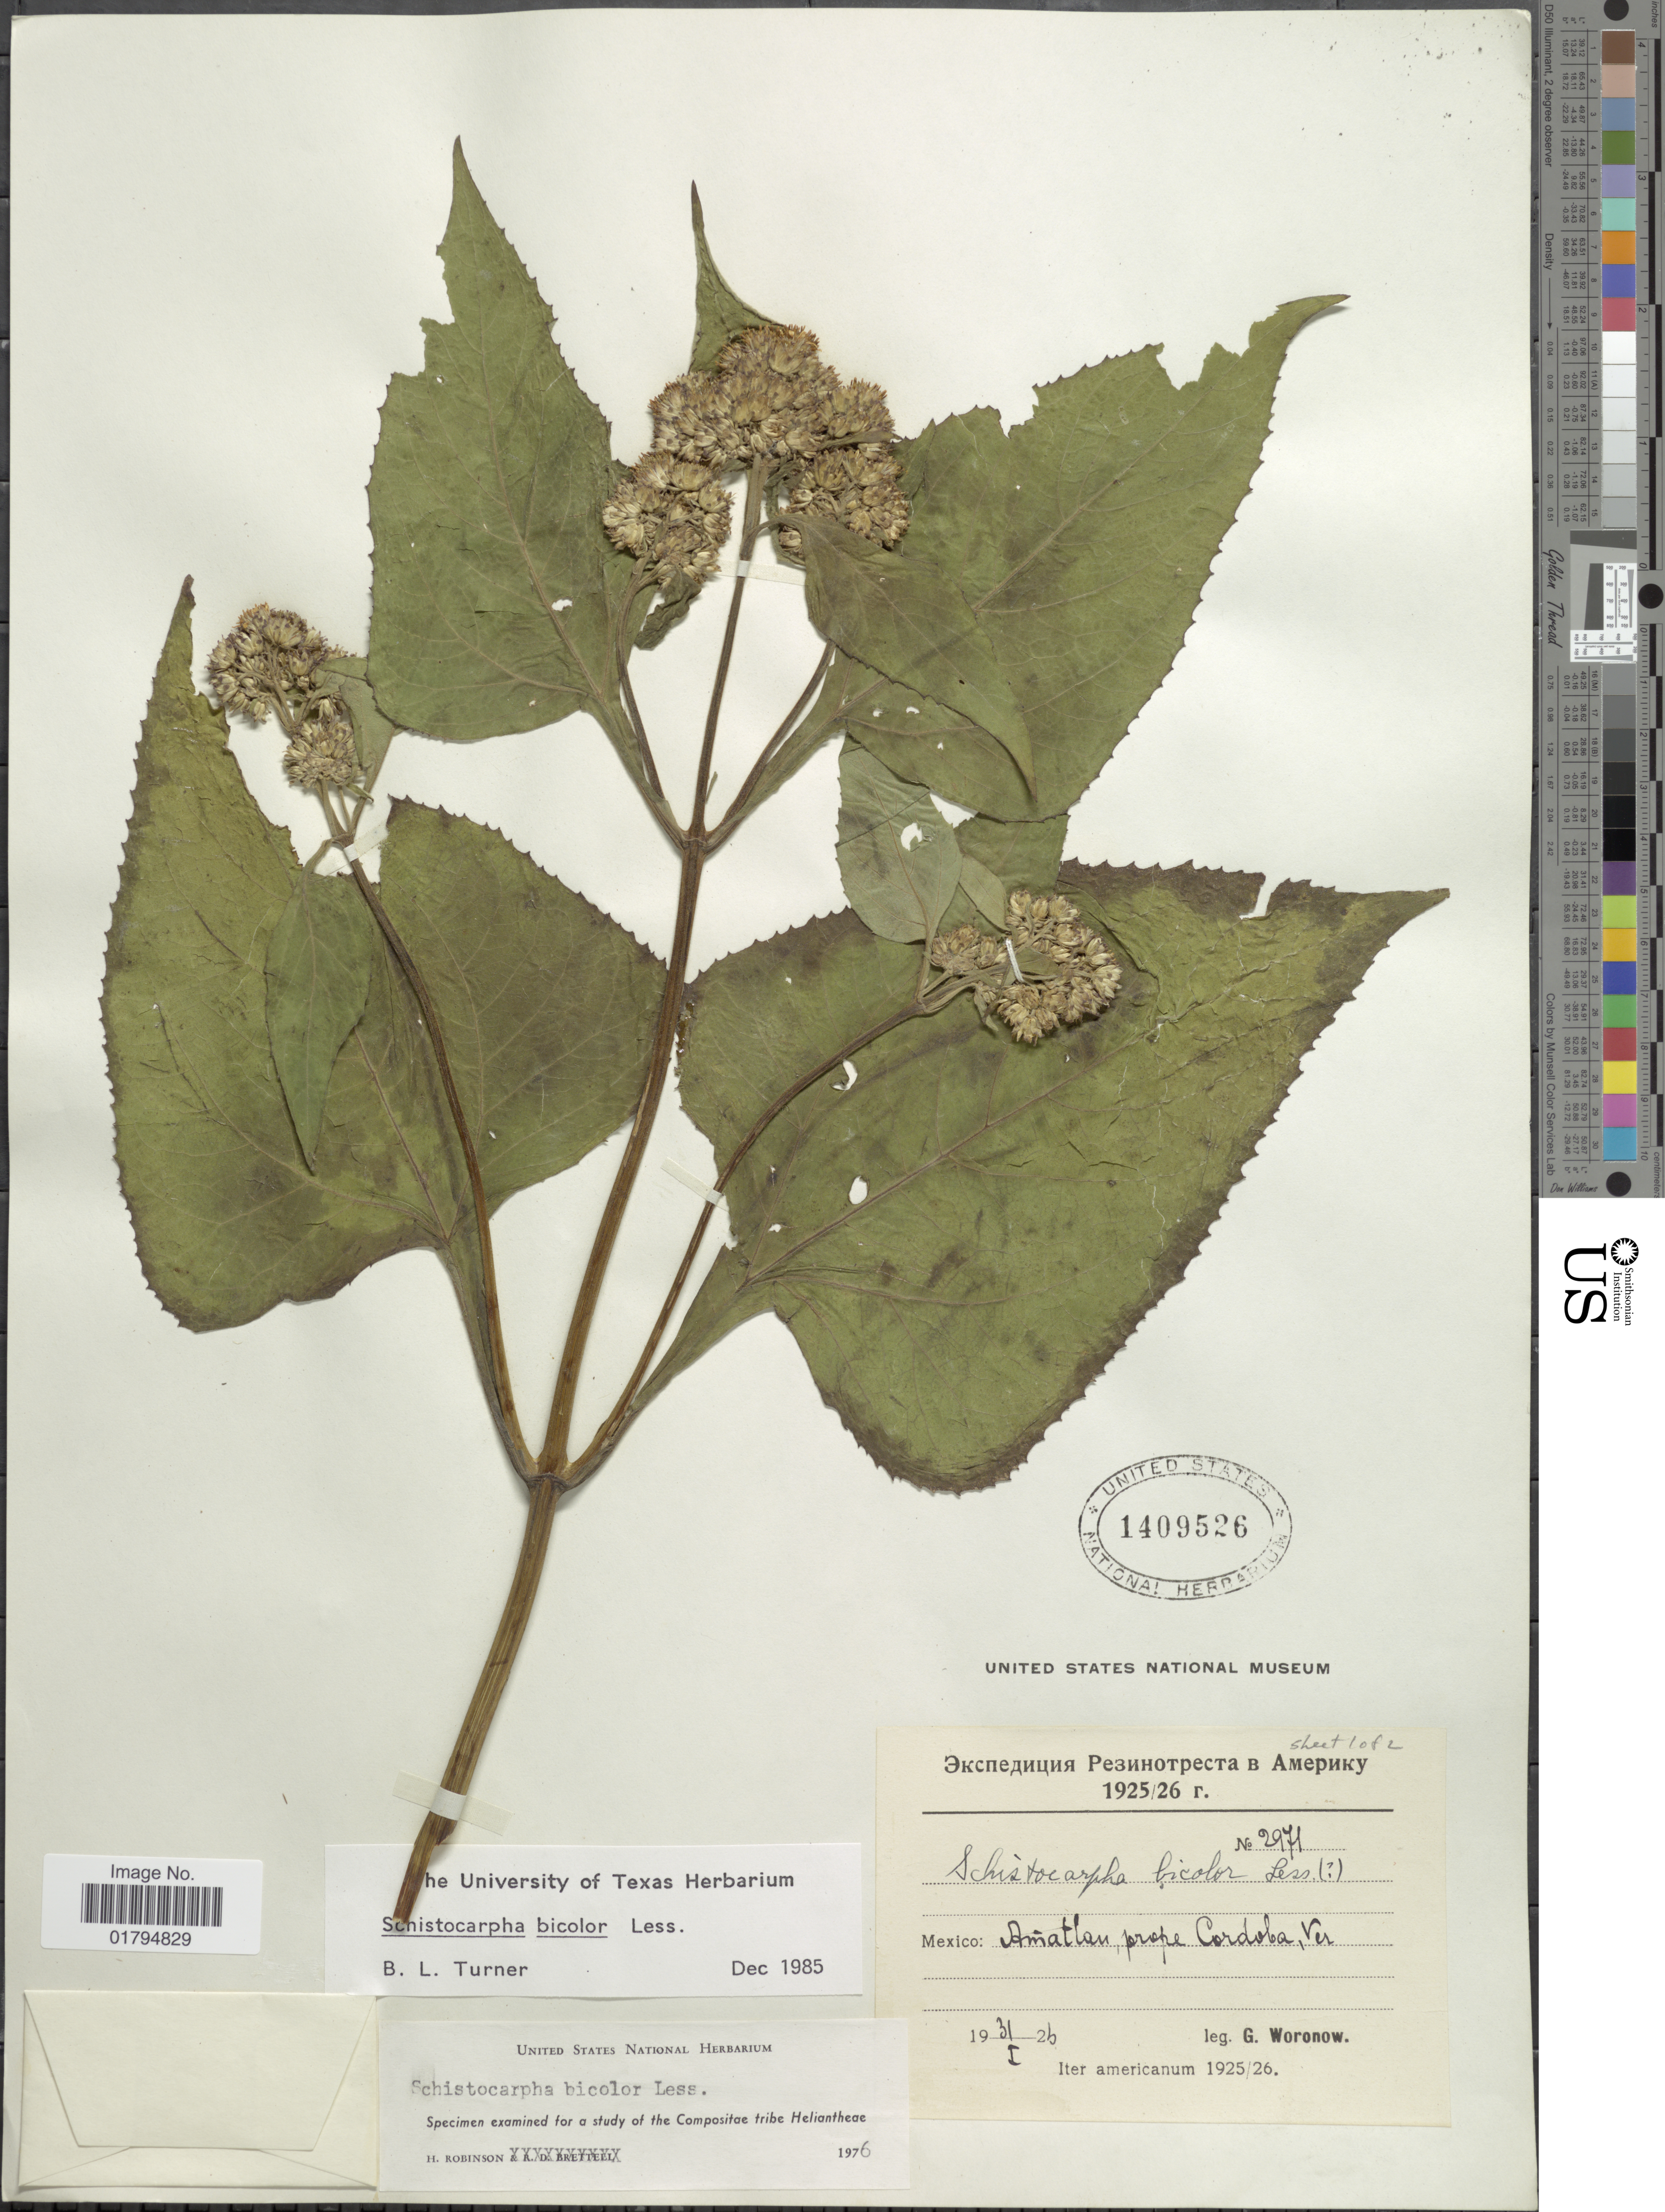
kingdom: Plantae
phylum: Tracheophyta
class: Magnoliopsida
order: Asterales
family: Asteraceae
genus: Schistocarpha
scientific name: Schistocarpha bicolor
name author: Less.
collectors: G. Woronow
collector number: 2971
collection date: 1926-01-31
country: Mexico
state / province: Veracruz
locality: Amatlan, prope Cordoba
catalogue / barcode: US 1409526